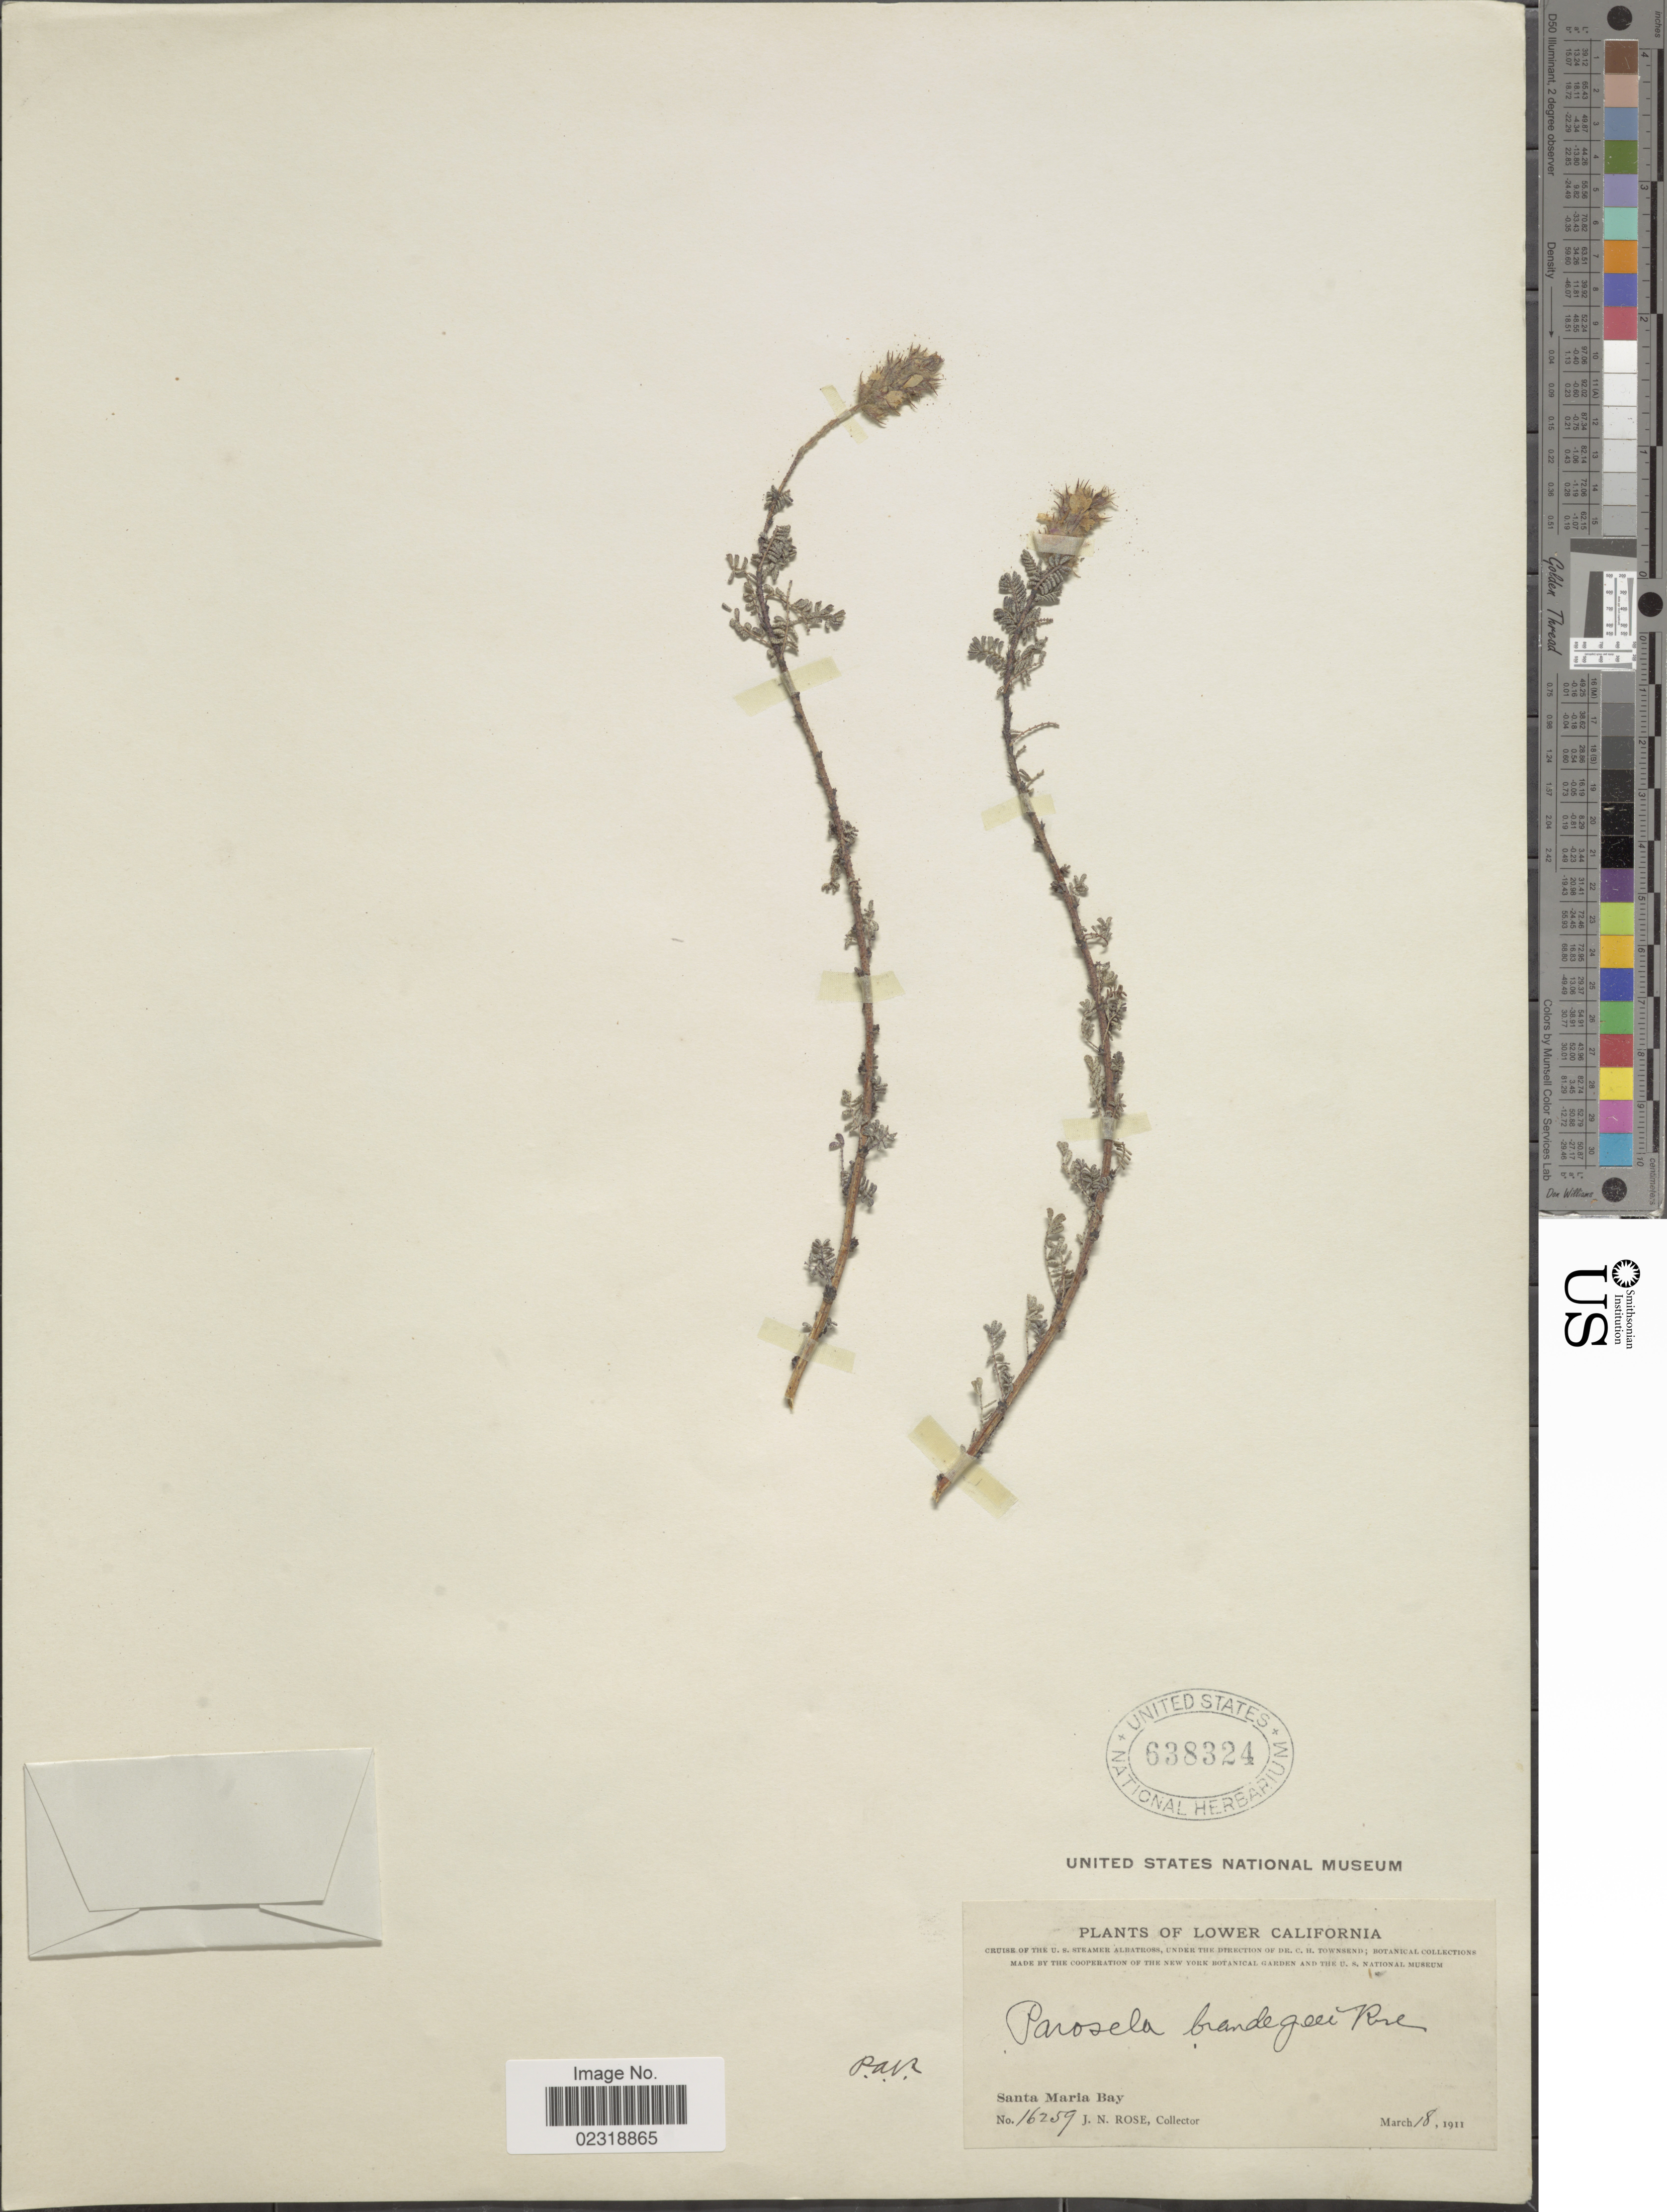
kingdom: Plantae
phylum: Tracheophyta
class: Magnoliopsida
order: Fabales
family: Fabaceae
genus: Dalea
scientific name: Dalea brandegei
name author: (M. Rose) Bullock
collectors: J. N. Rose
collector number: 16259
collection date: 1911-03-18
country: Mexico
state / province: Baja California Norte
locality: Lower California, Santa Maria Bay.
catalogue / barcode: US 638324